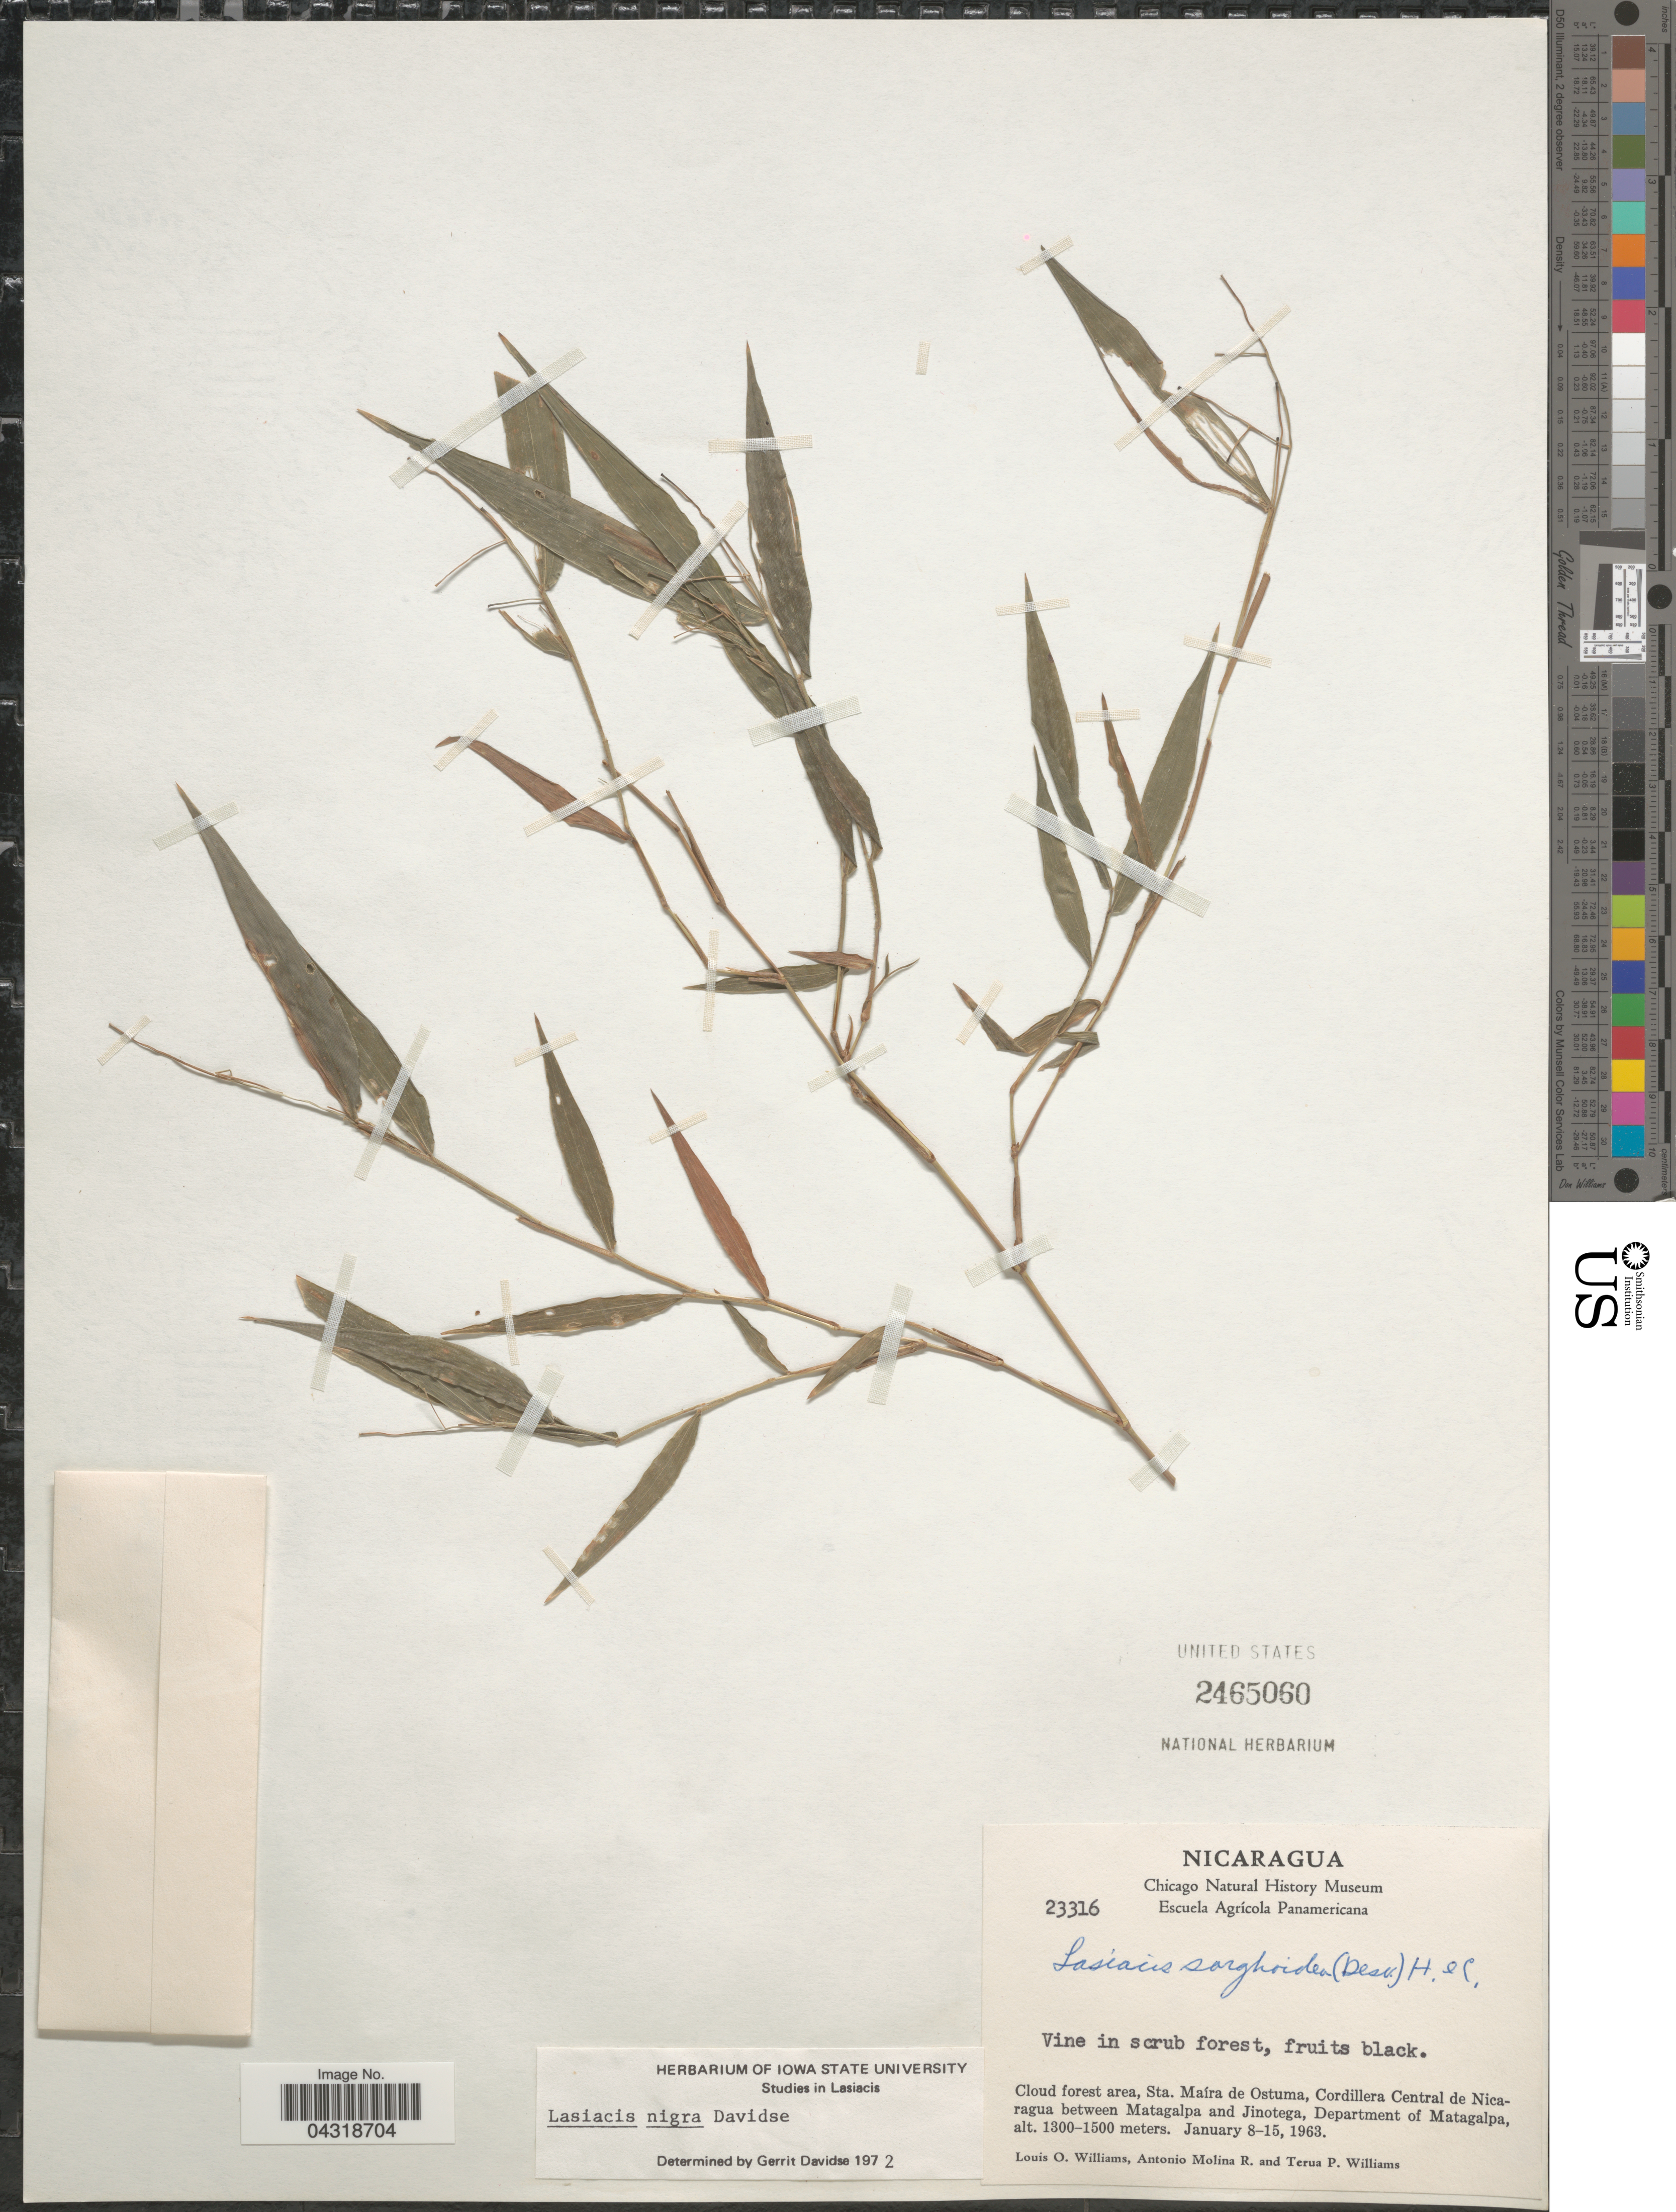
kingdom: Plantae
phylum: Tracheophyta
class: Liliopsida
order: Poales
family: Poaceae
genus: Lasiacis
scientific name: Lasiacis oaxacensis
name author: (Steud.) Hitchc.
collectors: L. O. Williams, A. Molina R. & T. Williams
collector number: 23316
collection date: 1963-01-08/1963-01-15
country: Nicaragua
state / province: Matagalpa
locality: Cloud forest area, Sta. Maíra de Ostuma, Cordillera Central de Nicaragua between Matagalpa and Jinotega, Department of Matagalpa.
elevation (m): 1300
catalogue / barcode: US 2465060